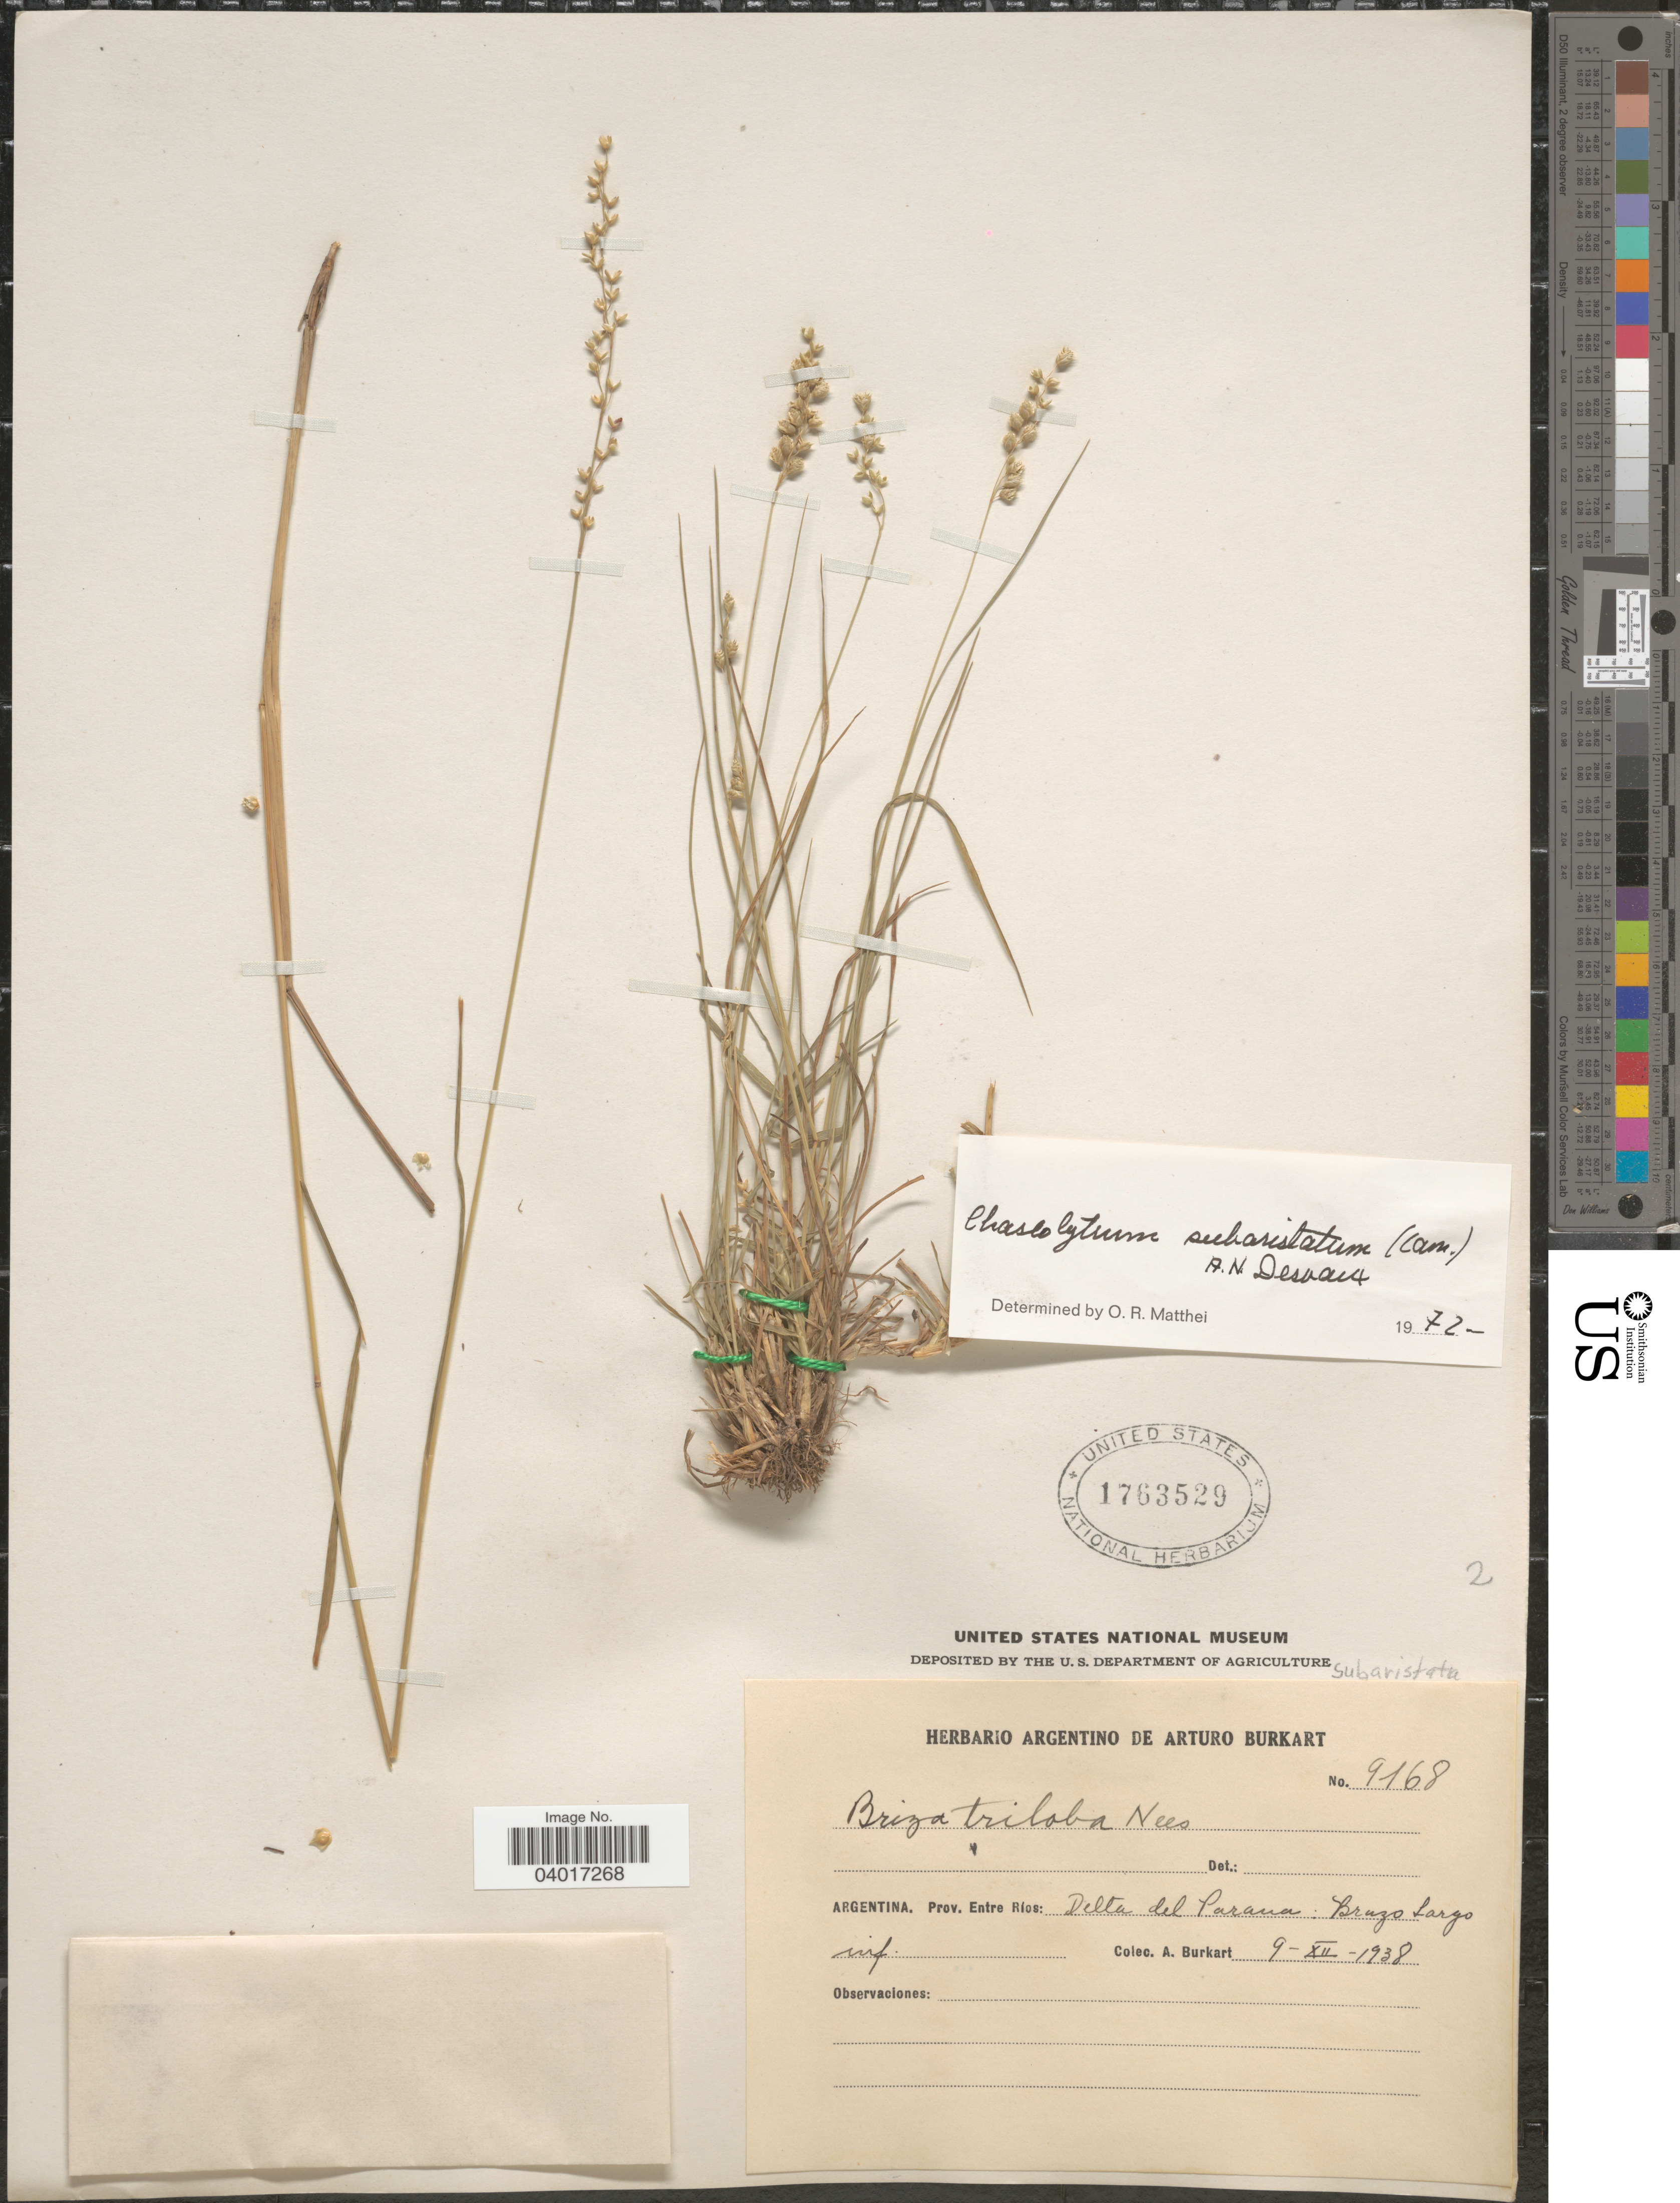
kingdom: Plantae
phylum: Tracheophyta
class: Liliopsida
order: Poales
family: Poaceae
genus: Chascolytrum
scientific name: Chascolytrum subaristatum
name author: (Lam.) Desv.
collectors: A. E. Burkart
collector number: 9168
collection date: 1938-12-09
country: Argentina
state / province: Entre Rios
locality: Delta del Parana: Brazo Largo.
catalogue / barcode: US 1763529